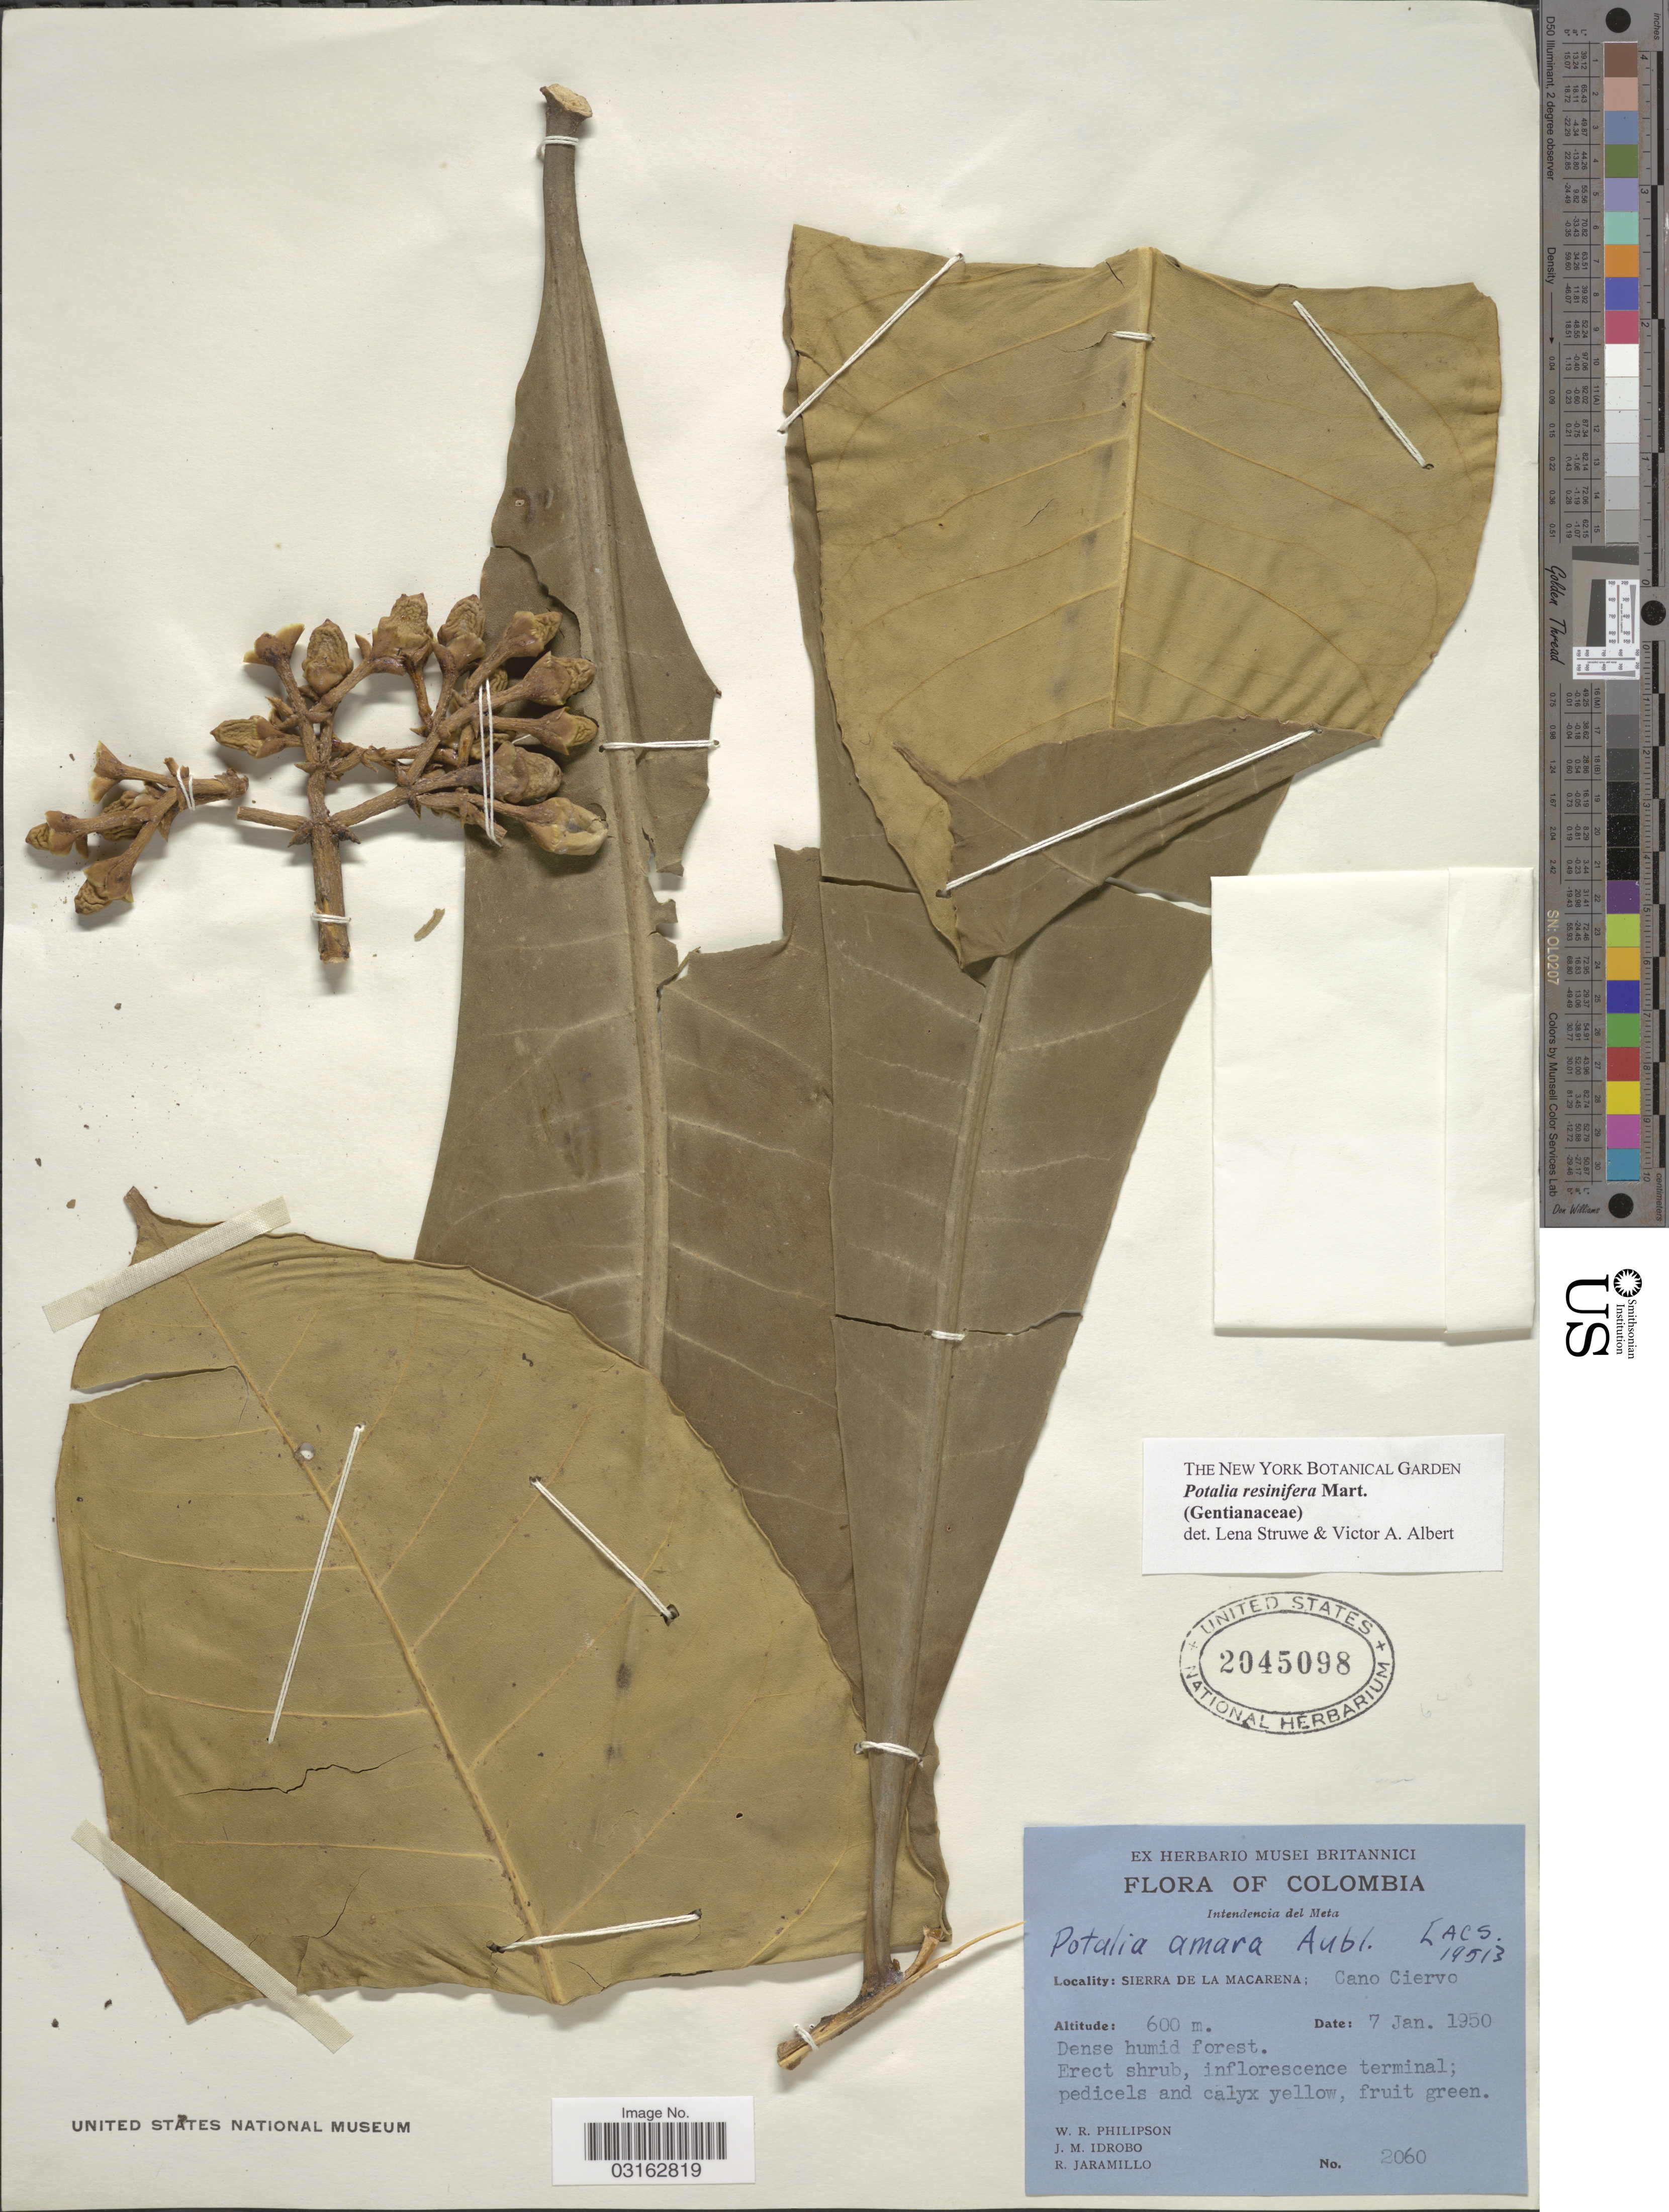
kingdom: Plantae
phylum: Tracheophyta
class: Magnoliopsida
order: Gentianales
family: Gentianaceae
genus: Potalia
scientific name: Potalia resinifera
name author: Mart.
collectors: W. R. Philipson, J. M. Idrobo & R. Jaramillo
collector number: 2060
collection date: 1950-01-07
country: Colombia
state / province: Meta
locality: Intendencia del Meta, Sierra De La Macarena: Cano Ciervo.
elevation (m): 600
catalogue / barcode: US 2045098